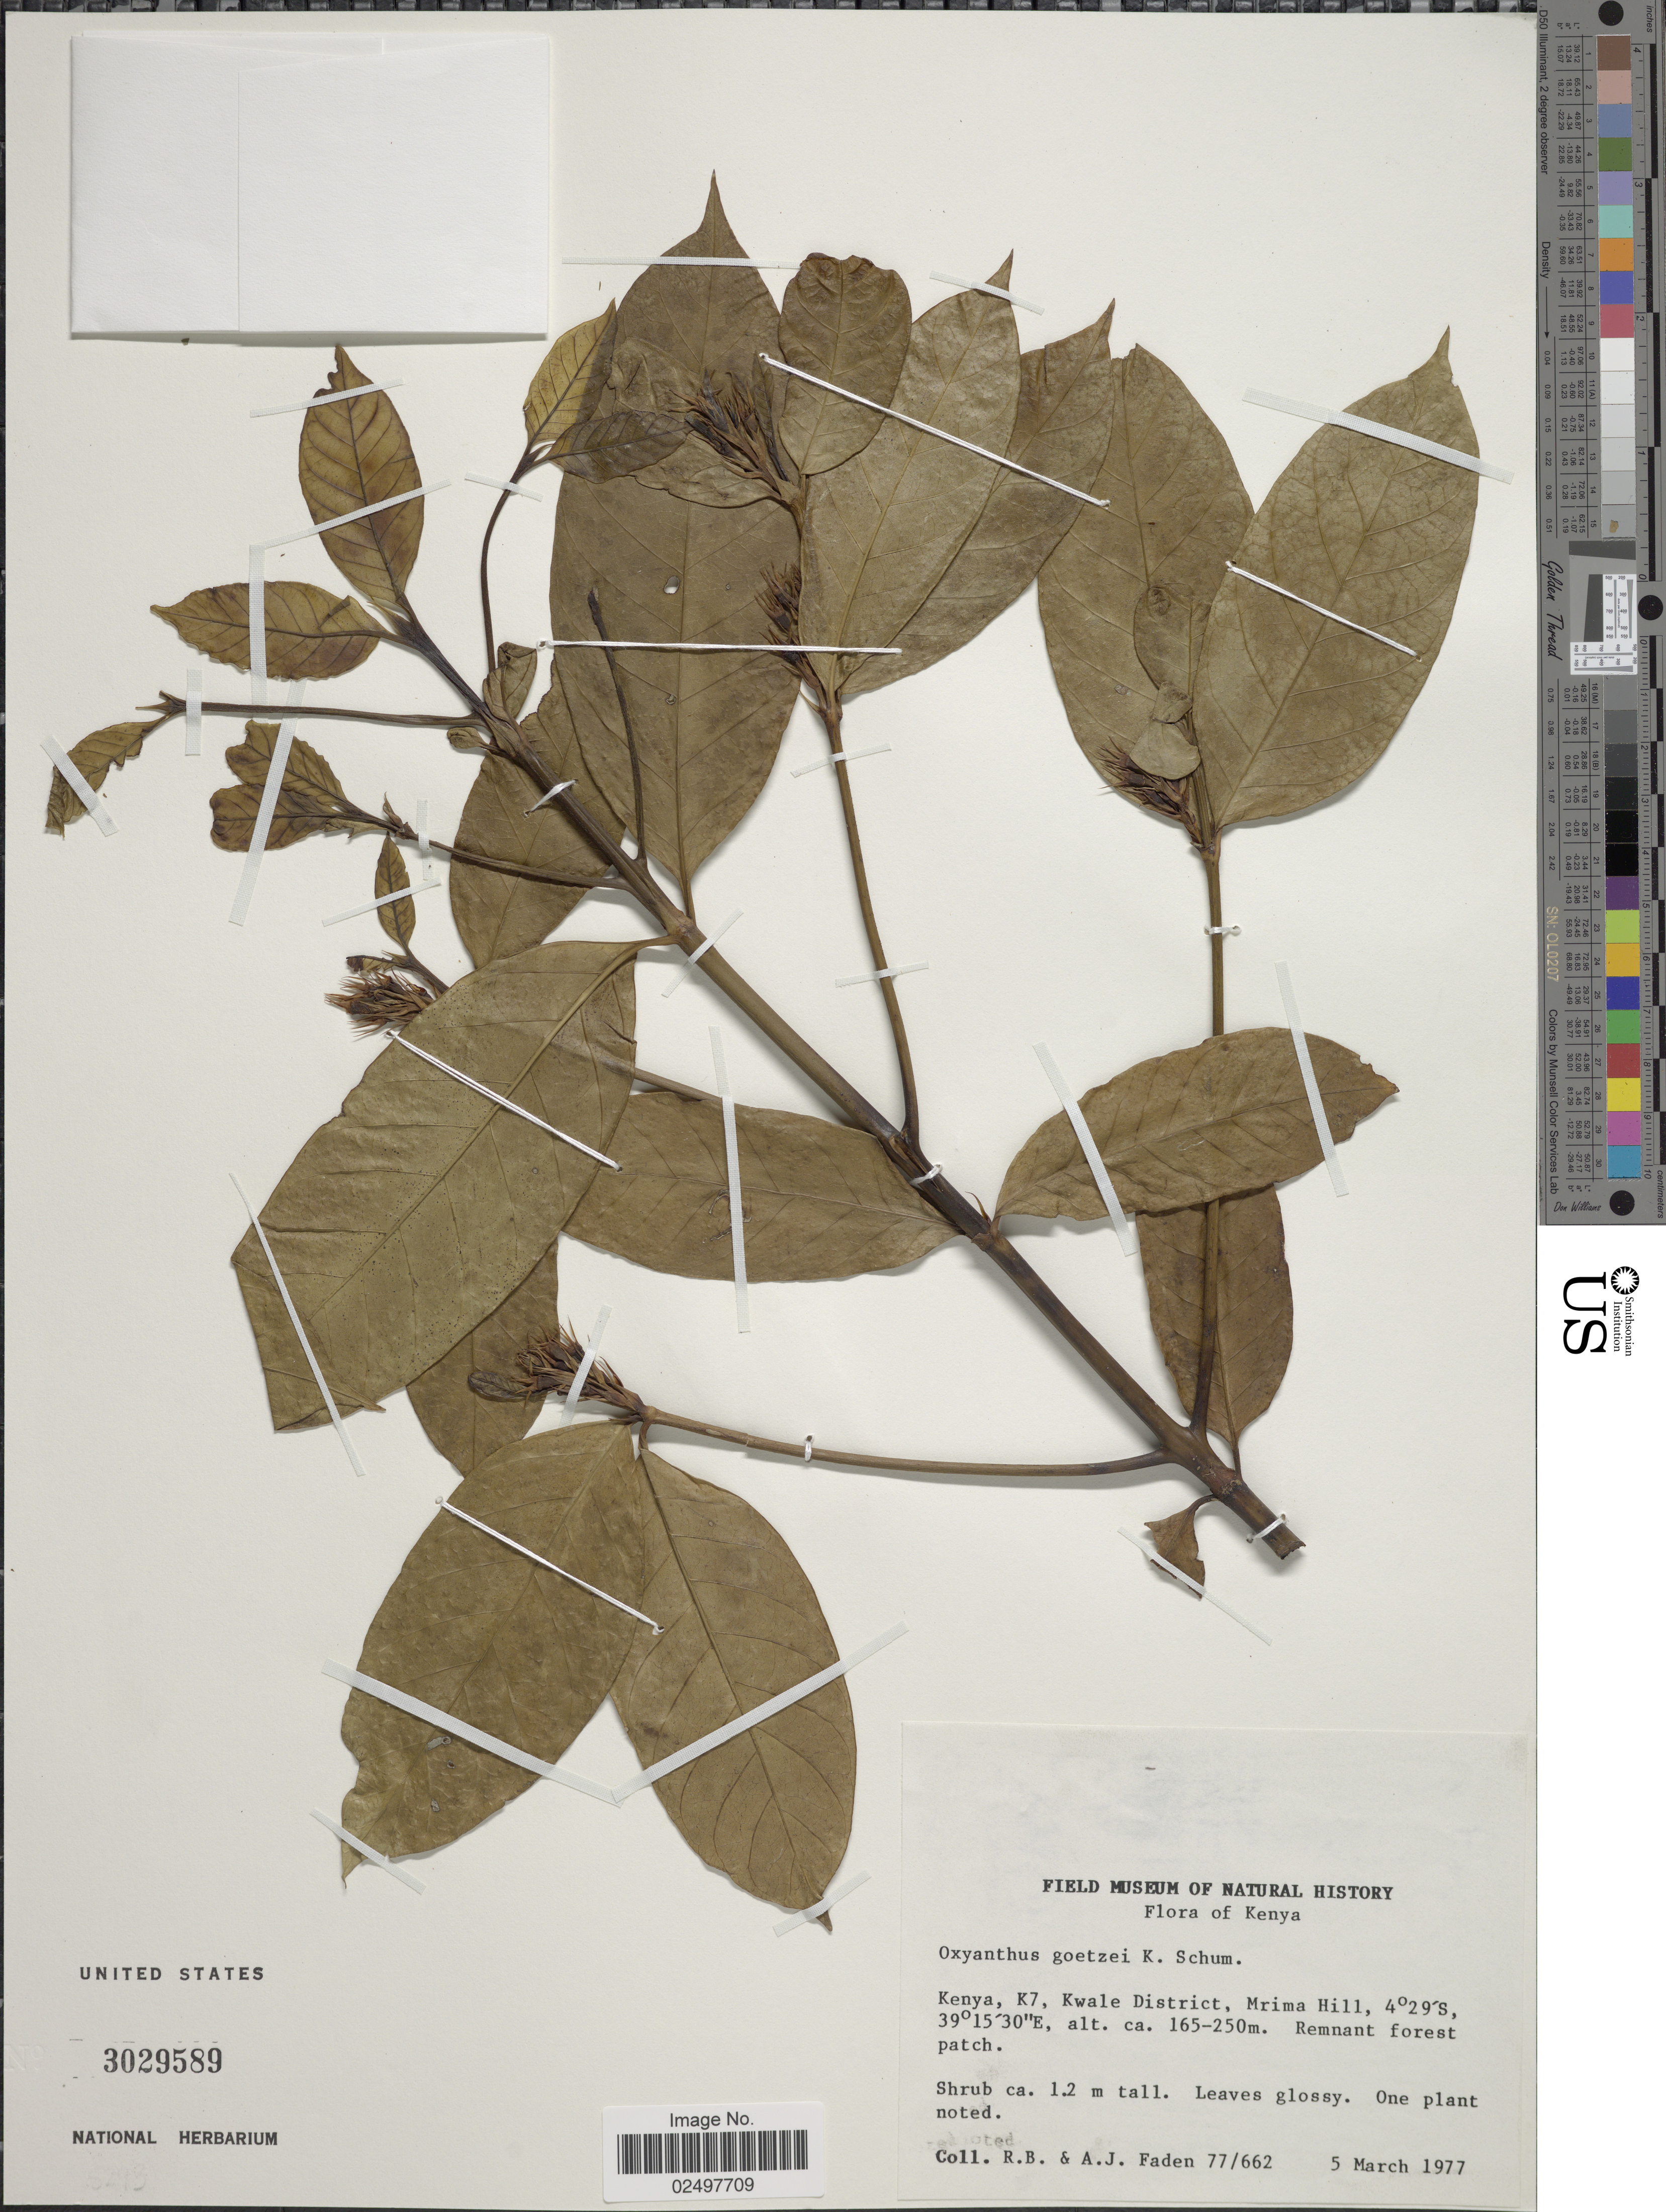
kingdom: Plantae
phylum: Tracheophyta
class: Magnoliopsida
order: Gentianales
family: Rubiaceae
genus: Oxyanthus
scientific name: Oxyanthus goetzei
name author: K. Schum.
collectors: R. B. Faden & A. J. Faden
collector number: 77/662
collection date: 1977-03-05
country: Kenya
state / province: Kwale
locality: K7, Kwale District, Mrima Hill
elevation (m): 165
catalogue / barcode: US 3029589